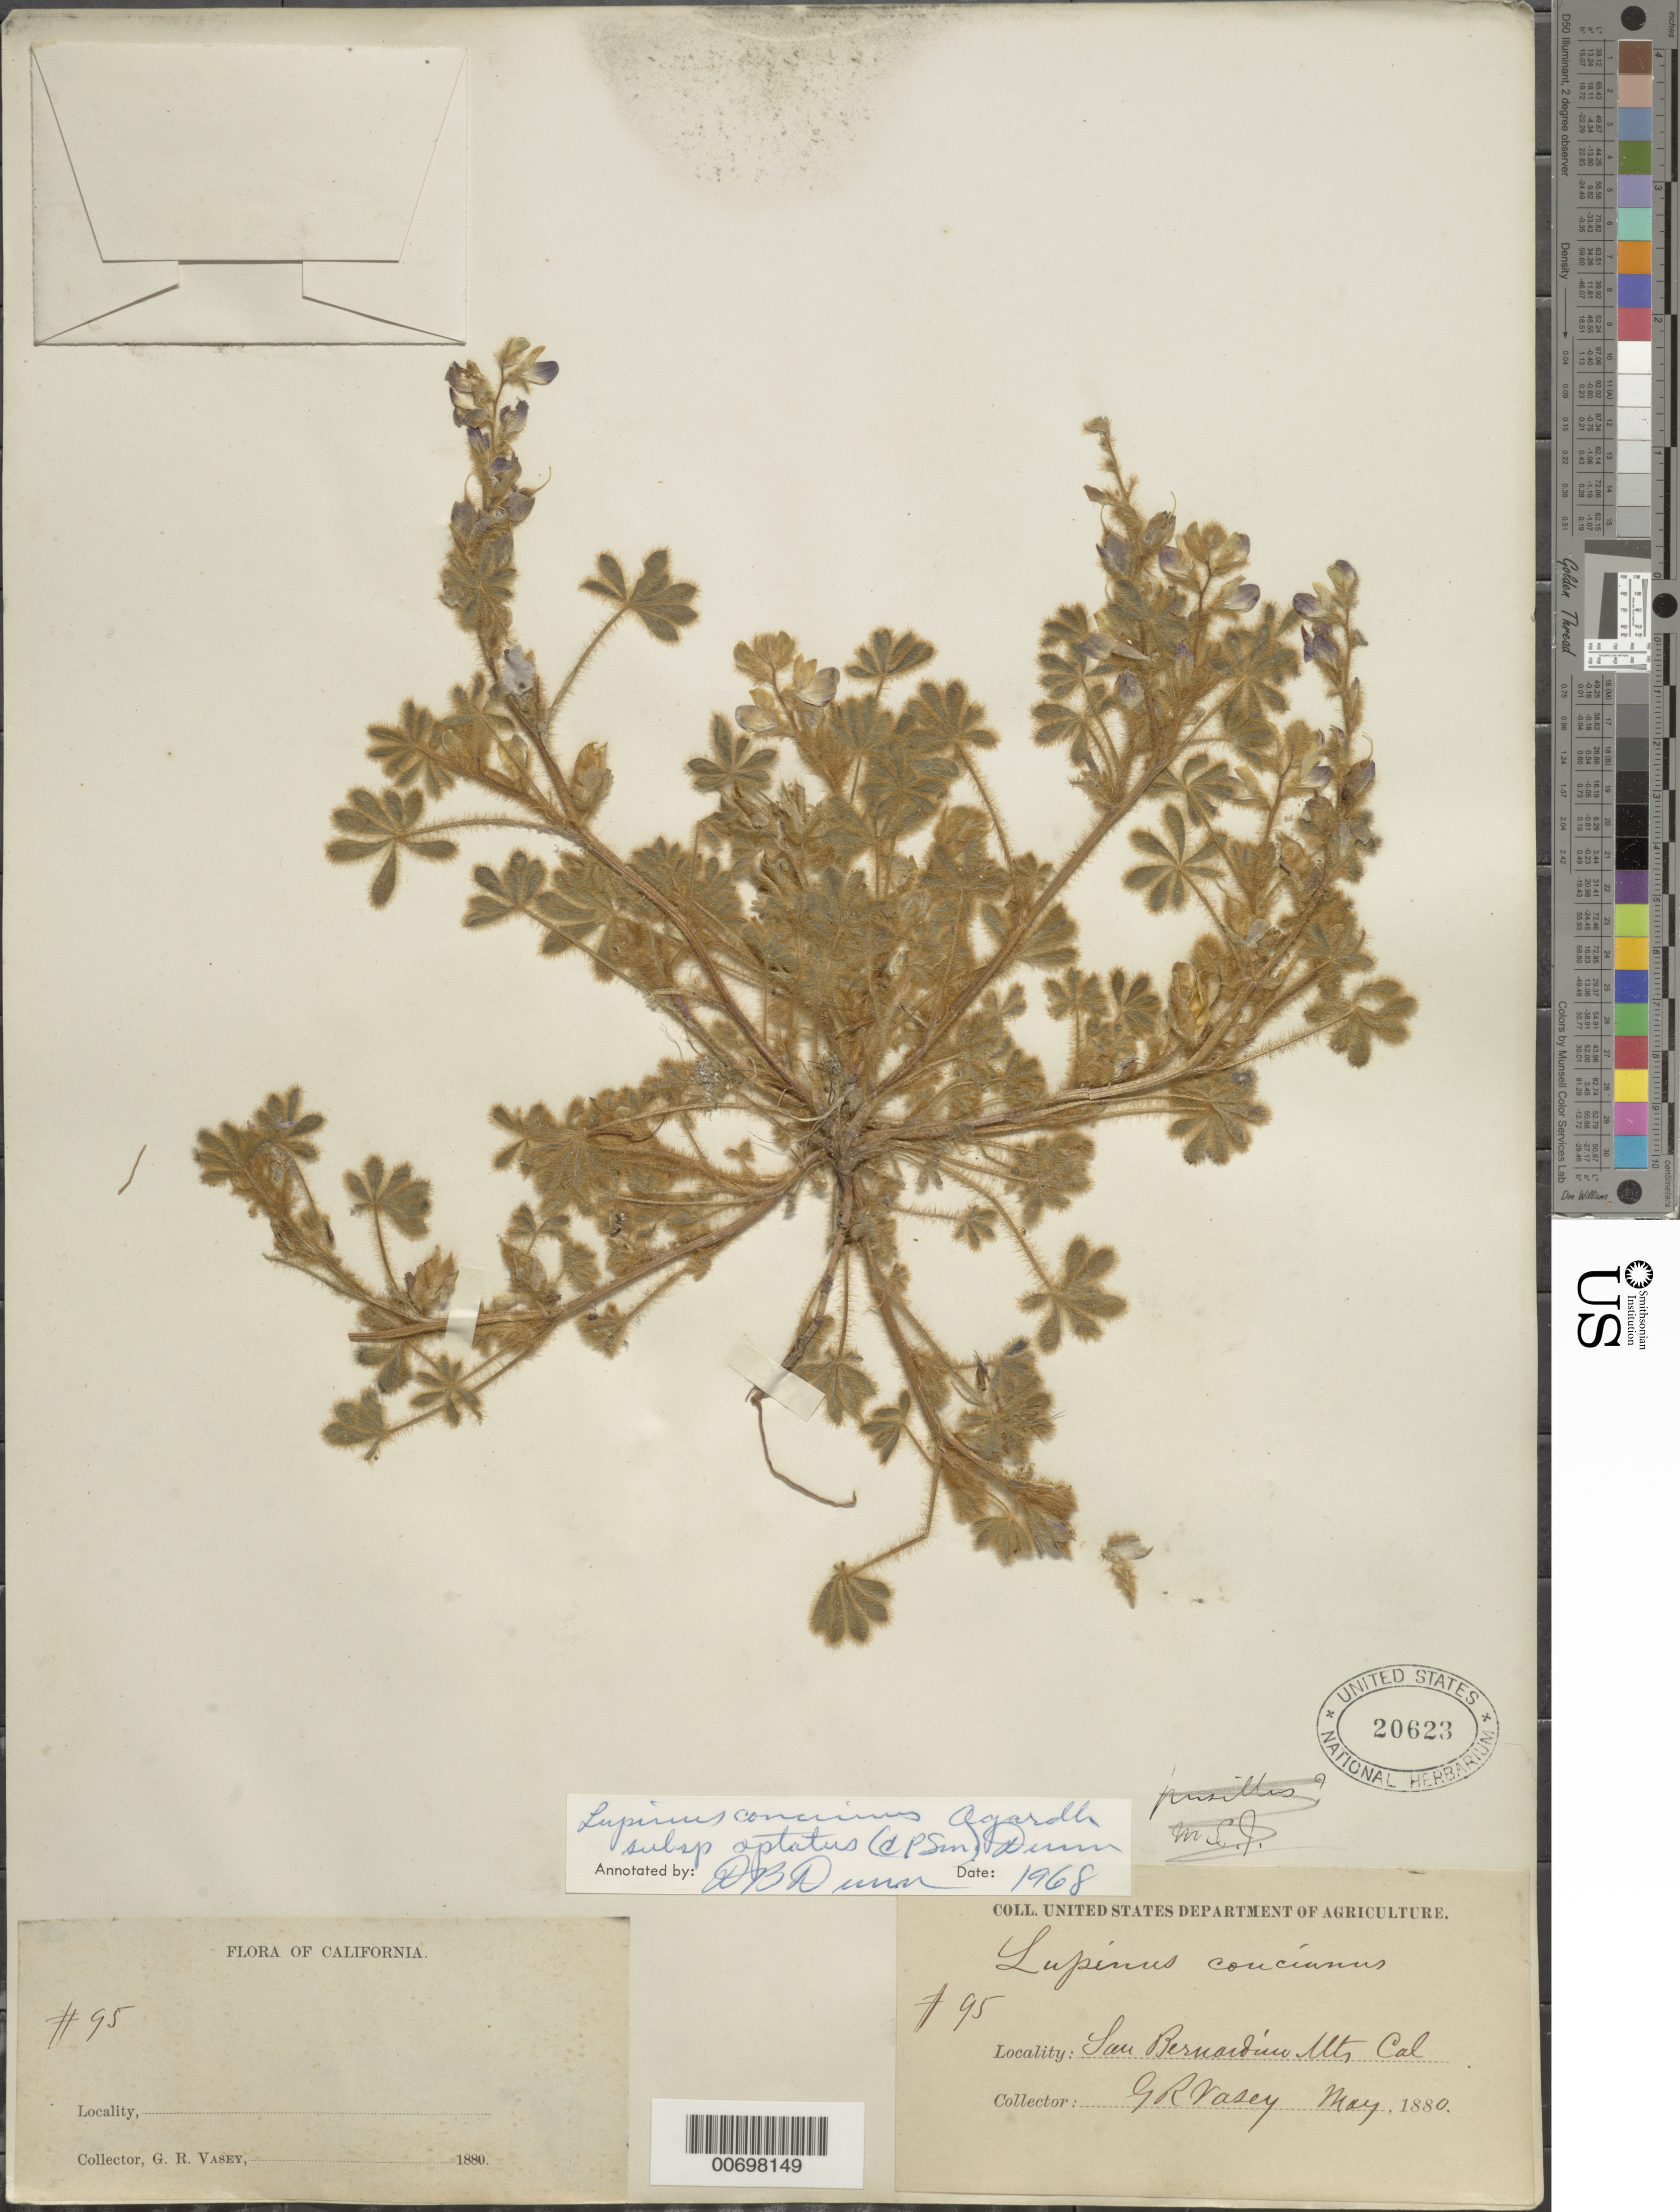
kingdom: Plantae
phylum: Tracheophyta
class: Magnoliopsida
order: Fabales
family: Fabaceae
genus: Lupinus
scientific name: Lupinus concinnus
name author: J. Agardh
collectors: G. R. Vasey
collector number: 95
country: United States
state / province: California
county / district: San Bernardino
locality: San Bernardino Mts.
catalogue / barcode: US 20623